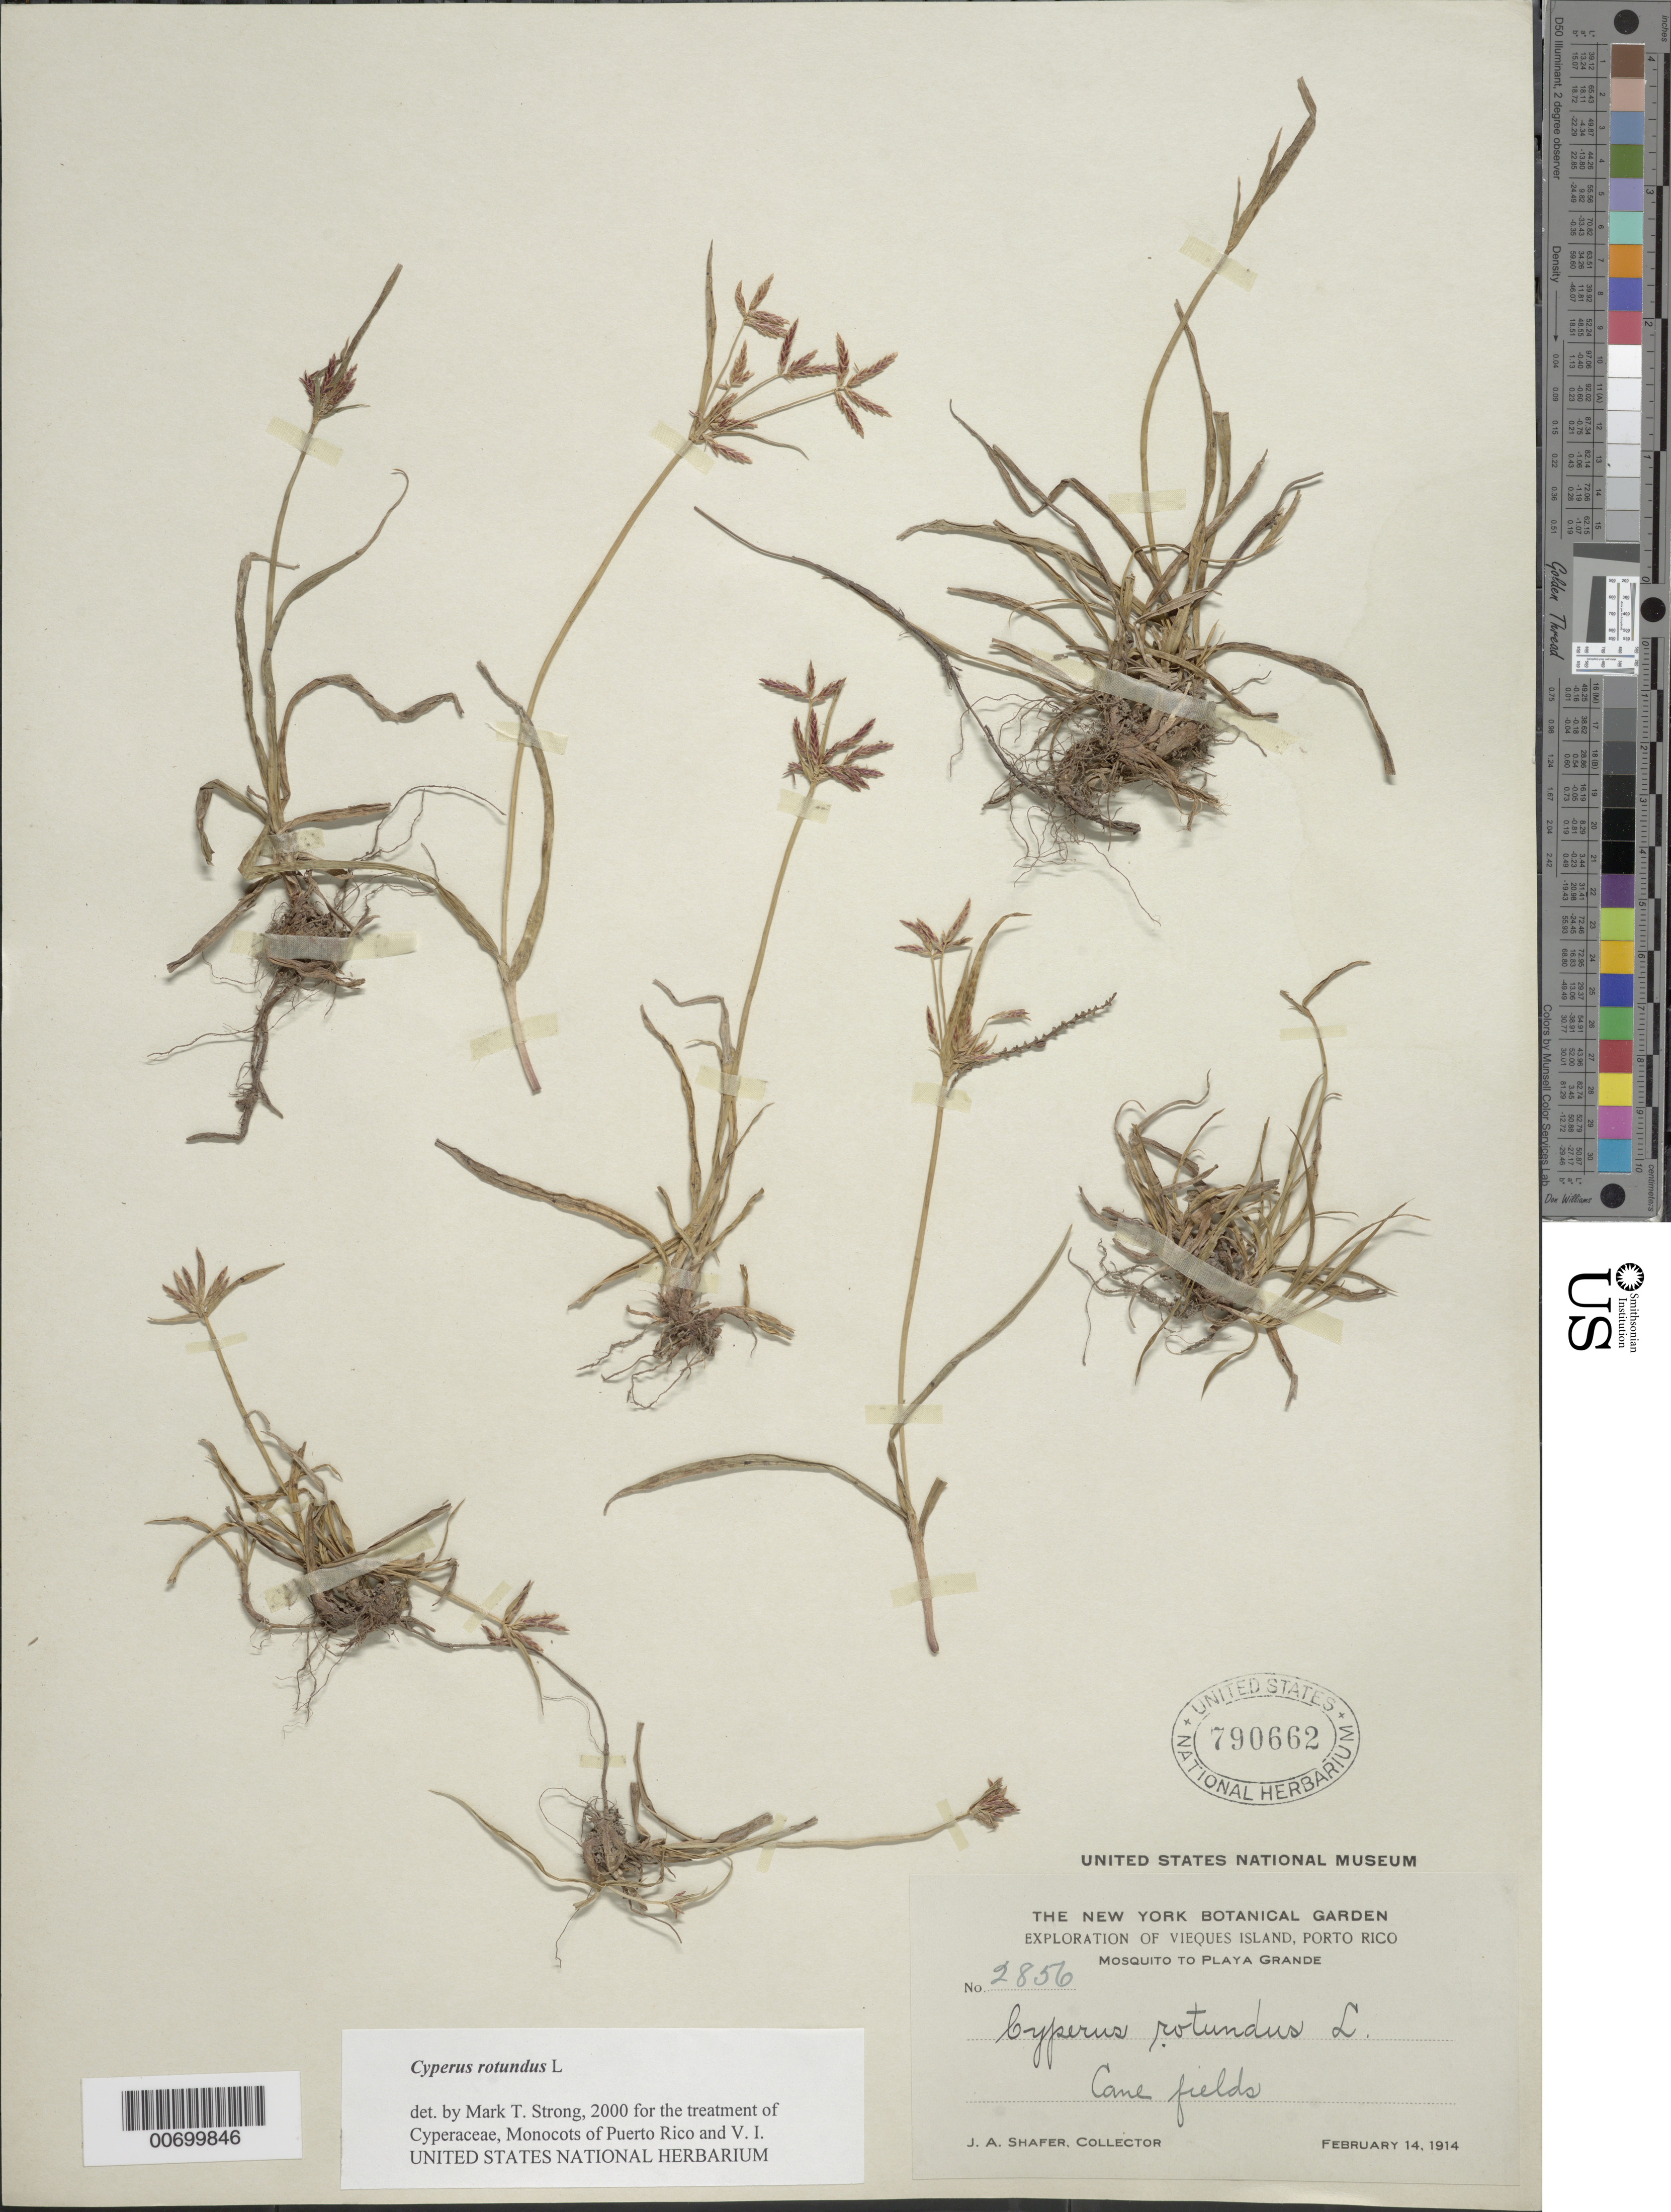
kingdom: Plantae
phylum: Tracheophyta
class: Liliopsida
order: Poales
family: Cyperaceae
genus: Cyperus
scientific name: Cyperus rotundus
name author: L.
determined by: Strong, M. T., (US), Smithsonian Institution - National Museum of Natural History (UNITED STATES)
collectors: J. A. Shafer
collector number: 2856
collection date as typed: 14 Feb 1914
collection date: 1914-02-14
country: Puerto Rico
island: Vieques I.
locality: Vieques Island: Mosquito to Playa Grande.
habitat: Cane fields.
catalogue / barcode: US 790662